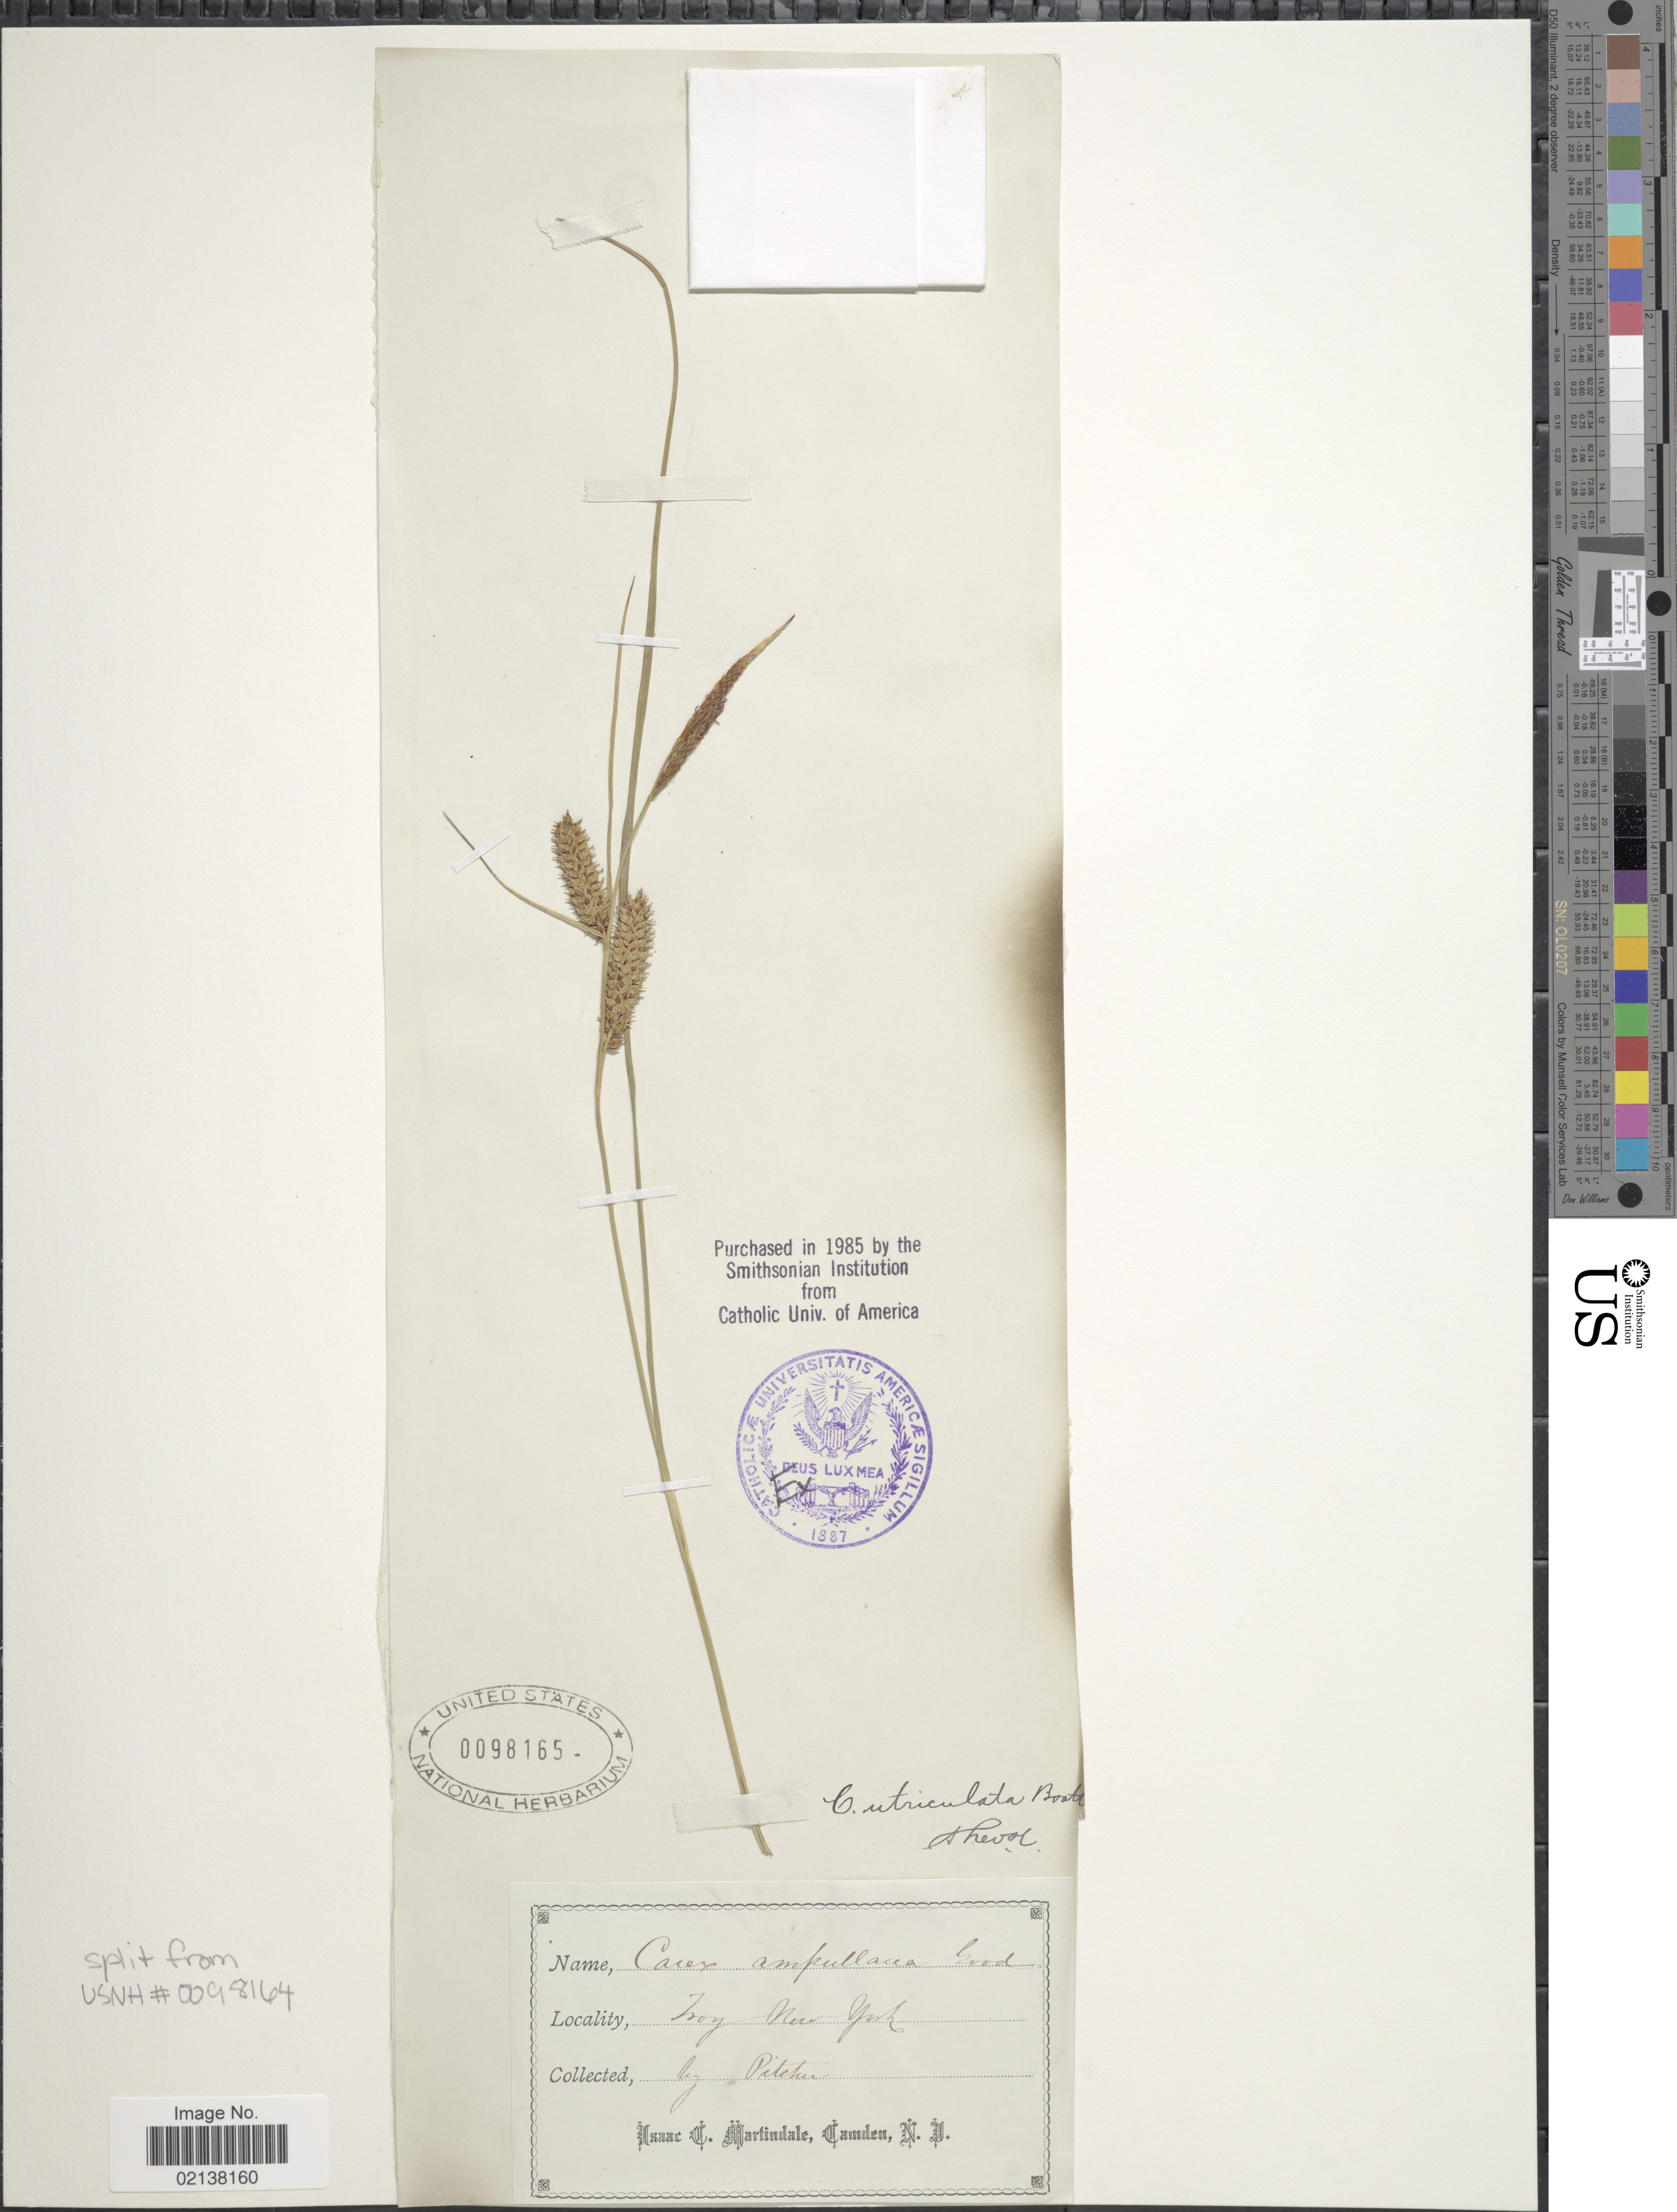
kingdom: Plantae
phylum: Tracheophyta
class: Liliopsida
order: Poales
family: Cyperaceae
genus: Carex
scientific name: Carex utriculata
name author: Boott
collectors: Pitcher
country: United States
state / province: New York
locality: Troy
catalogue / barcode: US 98165